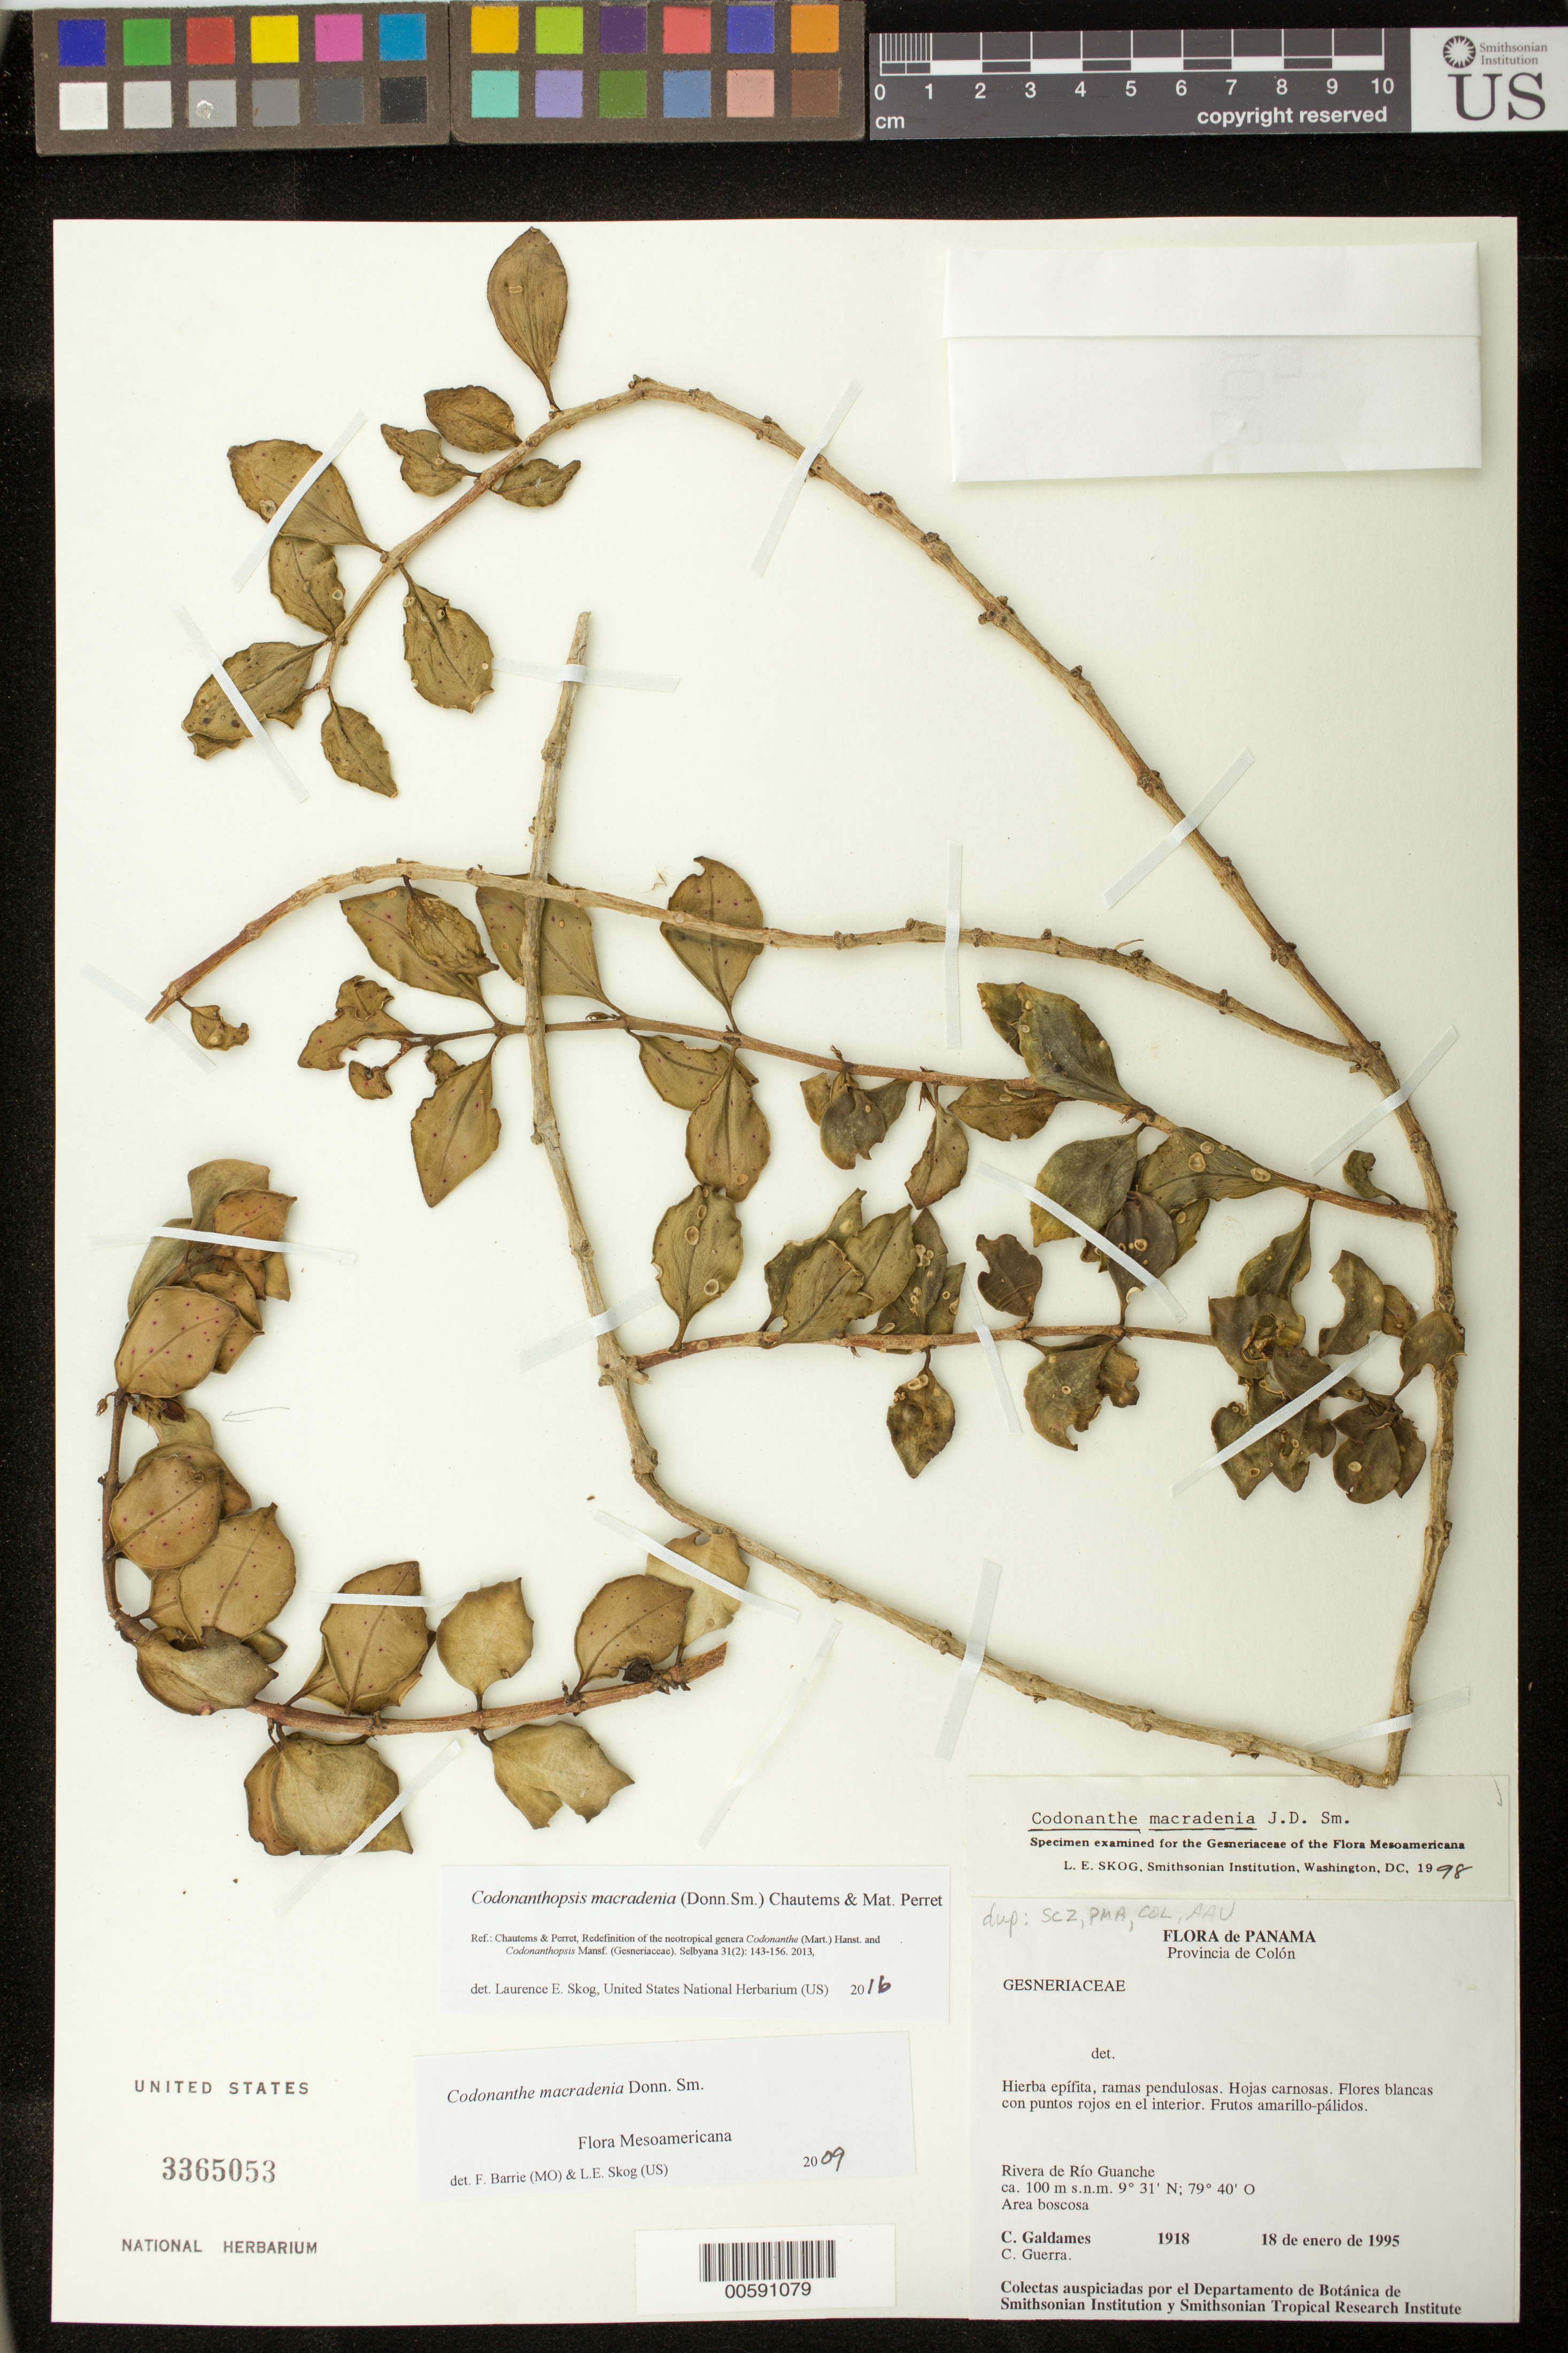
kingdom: Plantae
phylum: Tracheophyta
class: Magnoliopsida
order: Lamiales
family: Gesneriaceae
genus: Codonanthopsis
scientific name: Codonanthopsis macradenia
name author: (Donn. Sm.) Chautems & Mat.Perret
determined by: Skog, Laurence E.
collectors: C. Galdames & C. Guerra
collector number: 1918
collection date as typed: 18 Jan 1995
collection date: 1995-01-18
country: Panama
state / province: Colón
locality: Rivera de Río Guanche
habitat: Area boscosa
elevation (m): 100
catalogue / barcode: US 3365053